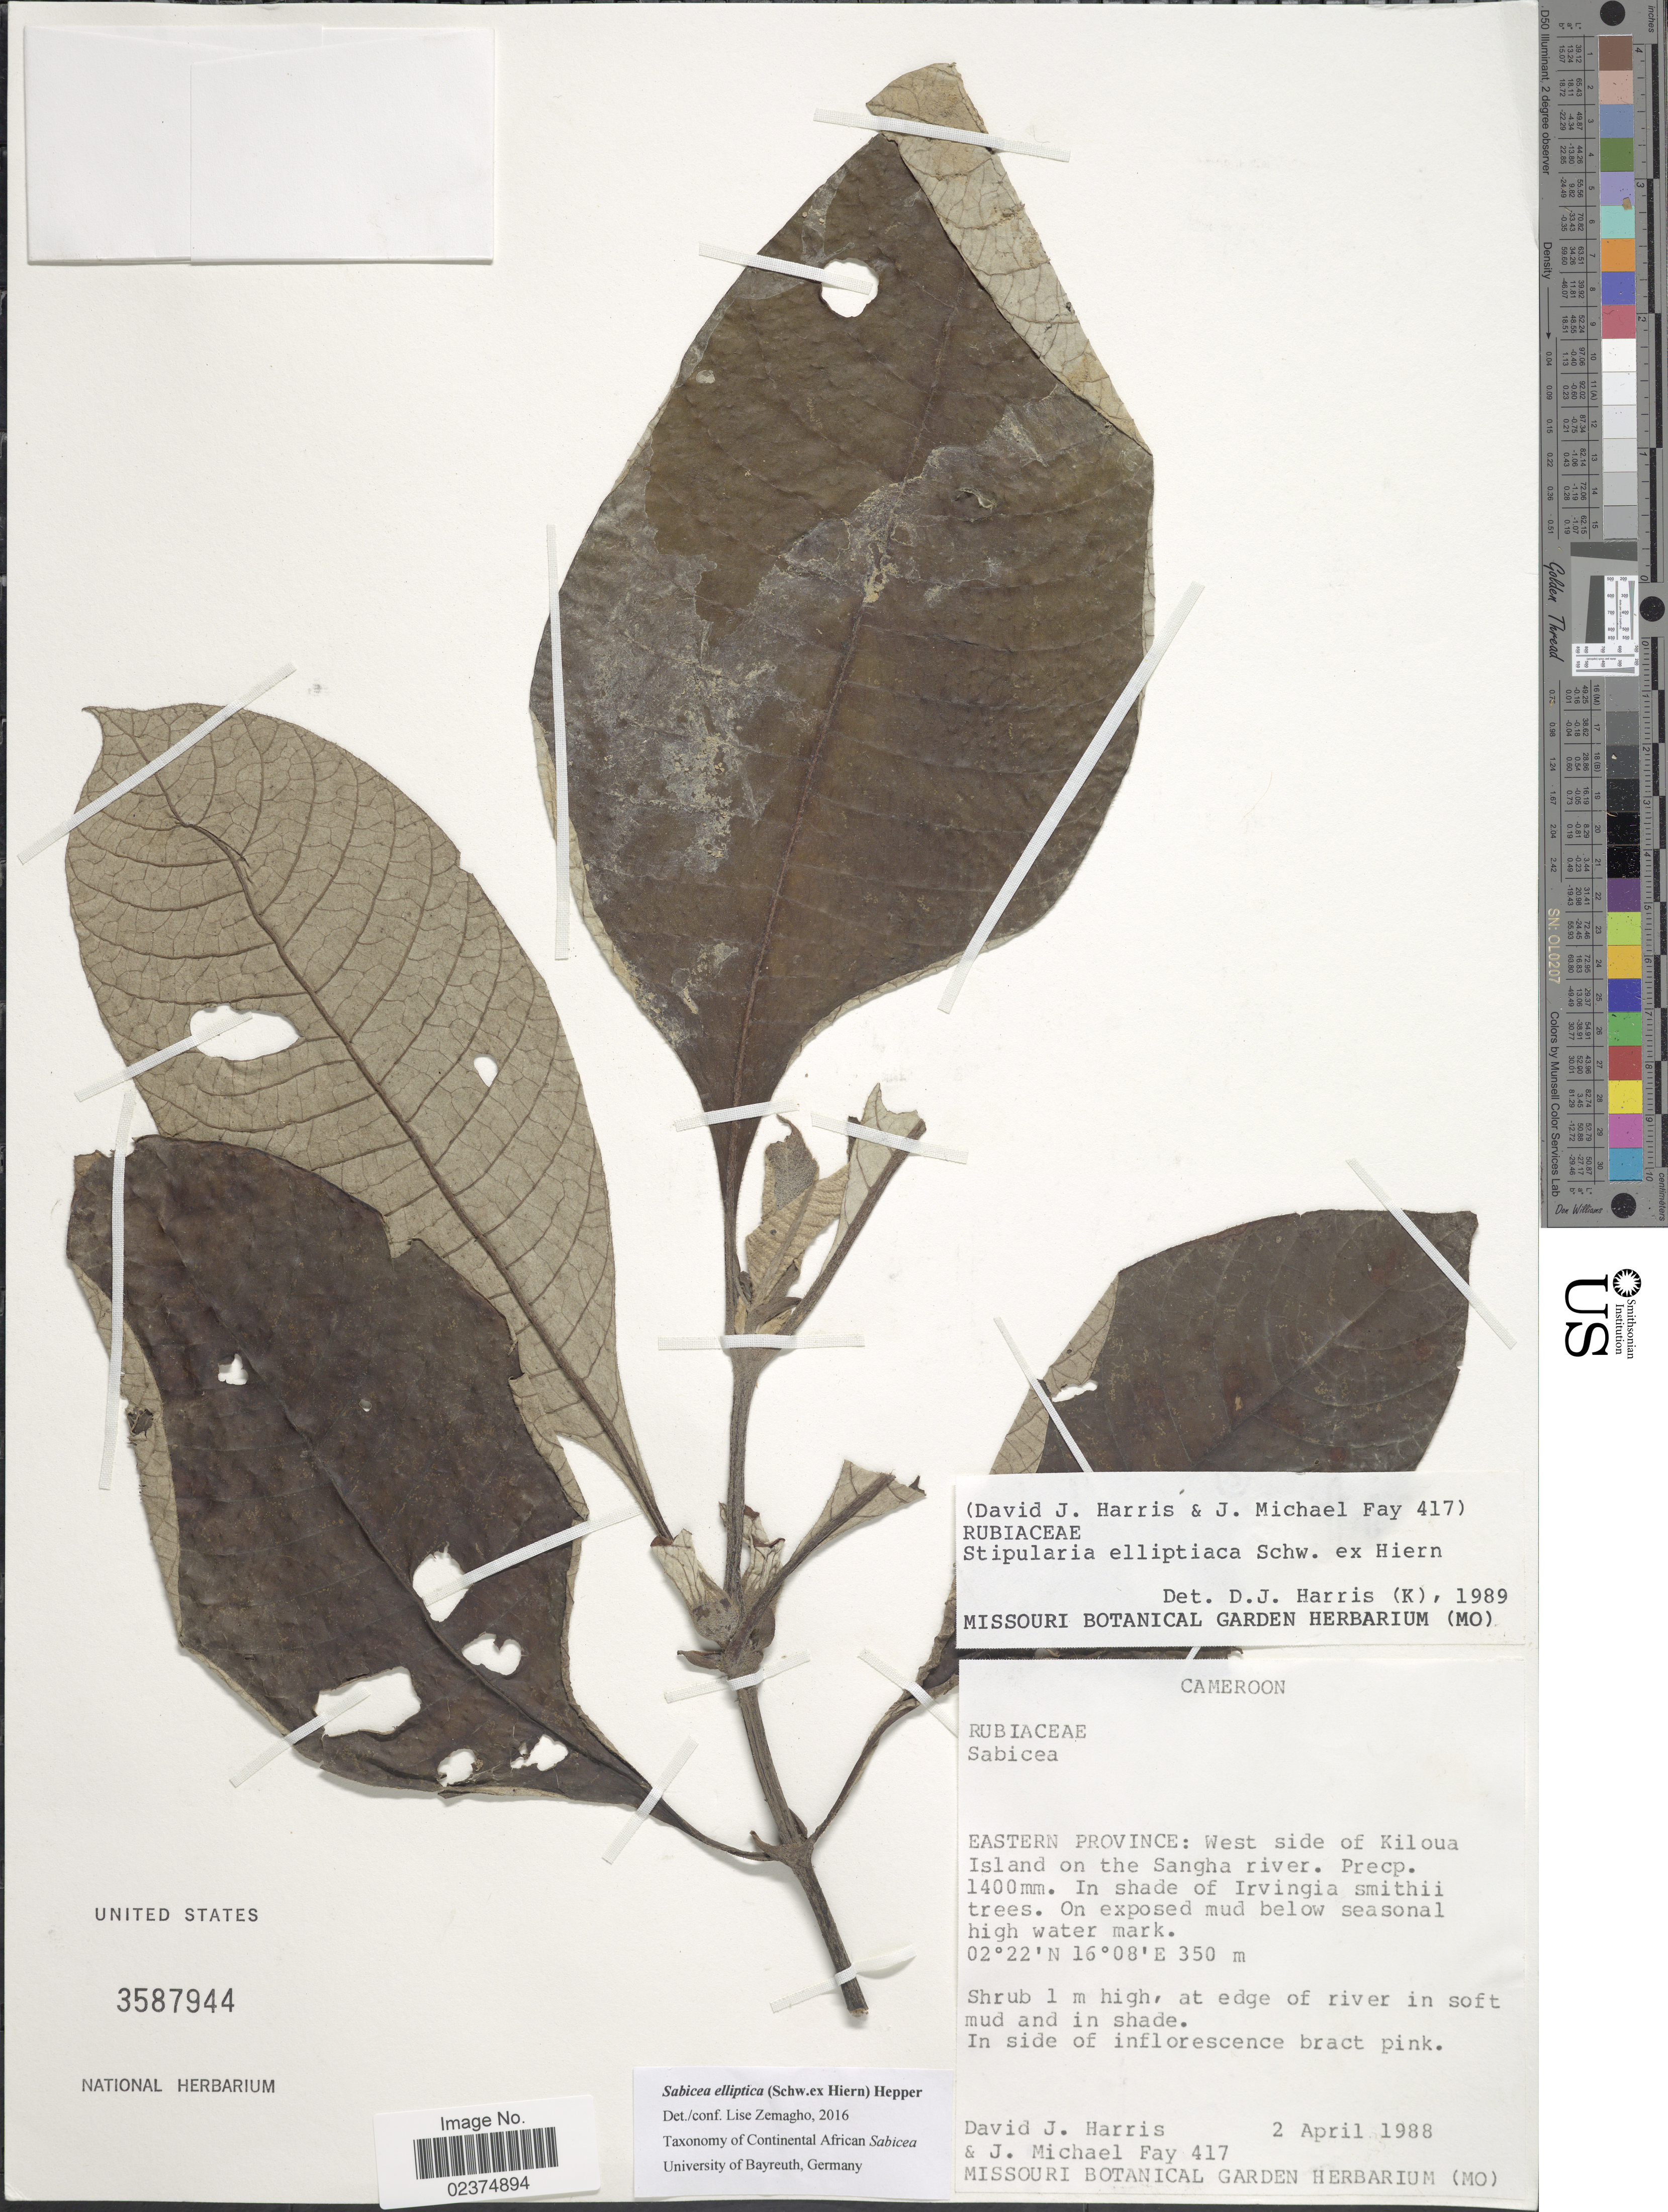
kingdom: Plantae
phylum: Tracheophyta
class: Magnoliopsida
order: Gentianales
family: Rubiaceae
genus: Sabicea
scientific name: Sabicea elliptica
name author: (Schweinf. ex Hiern) Hepper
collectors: D. J. Harris & J. M. Fay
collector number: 417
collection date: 1988-04-02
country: Cameroon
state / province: Est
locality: Eastern Province: West side of Kiloua Island on the Sangha river.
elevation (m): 350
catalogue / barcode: US 2587944